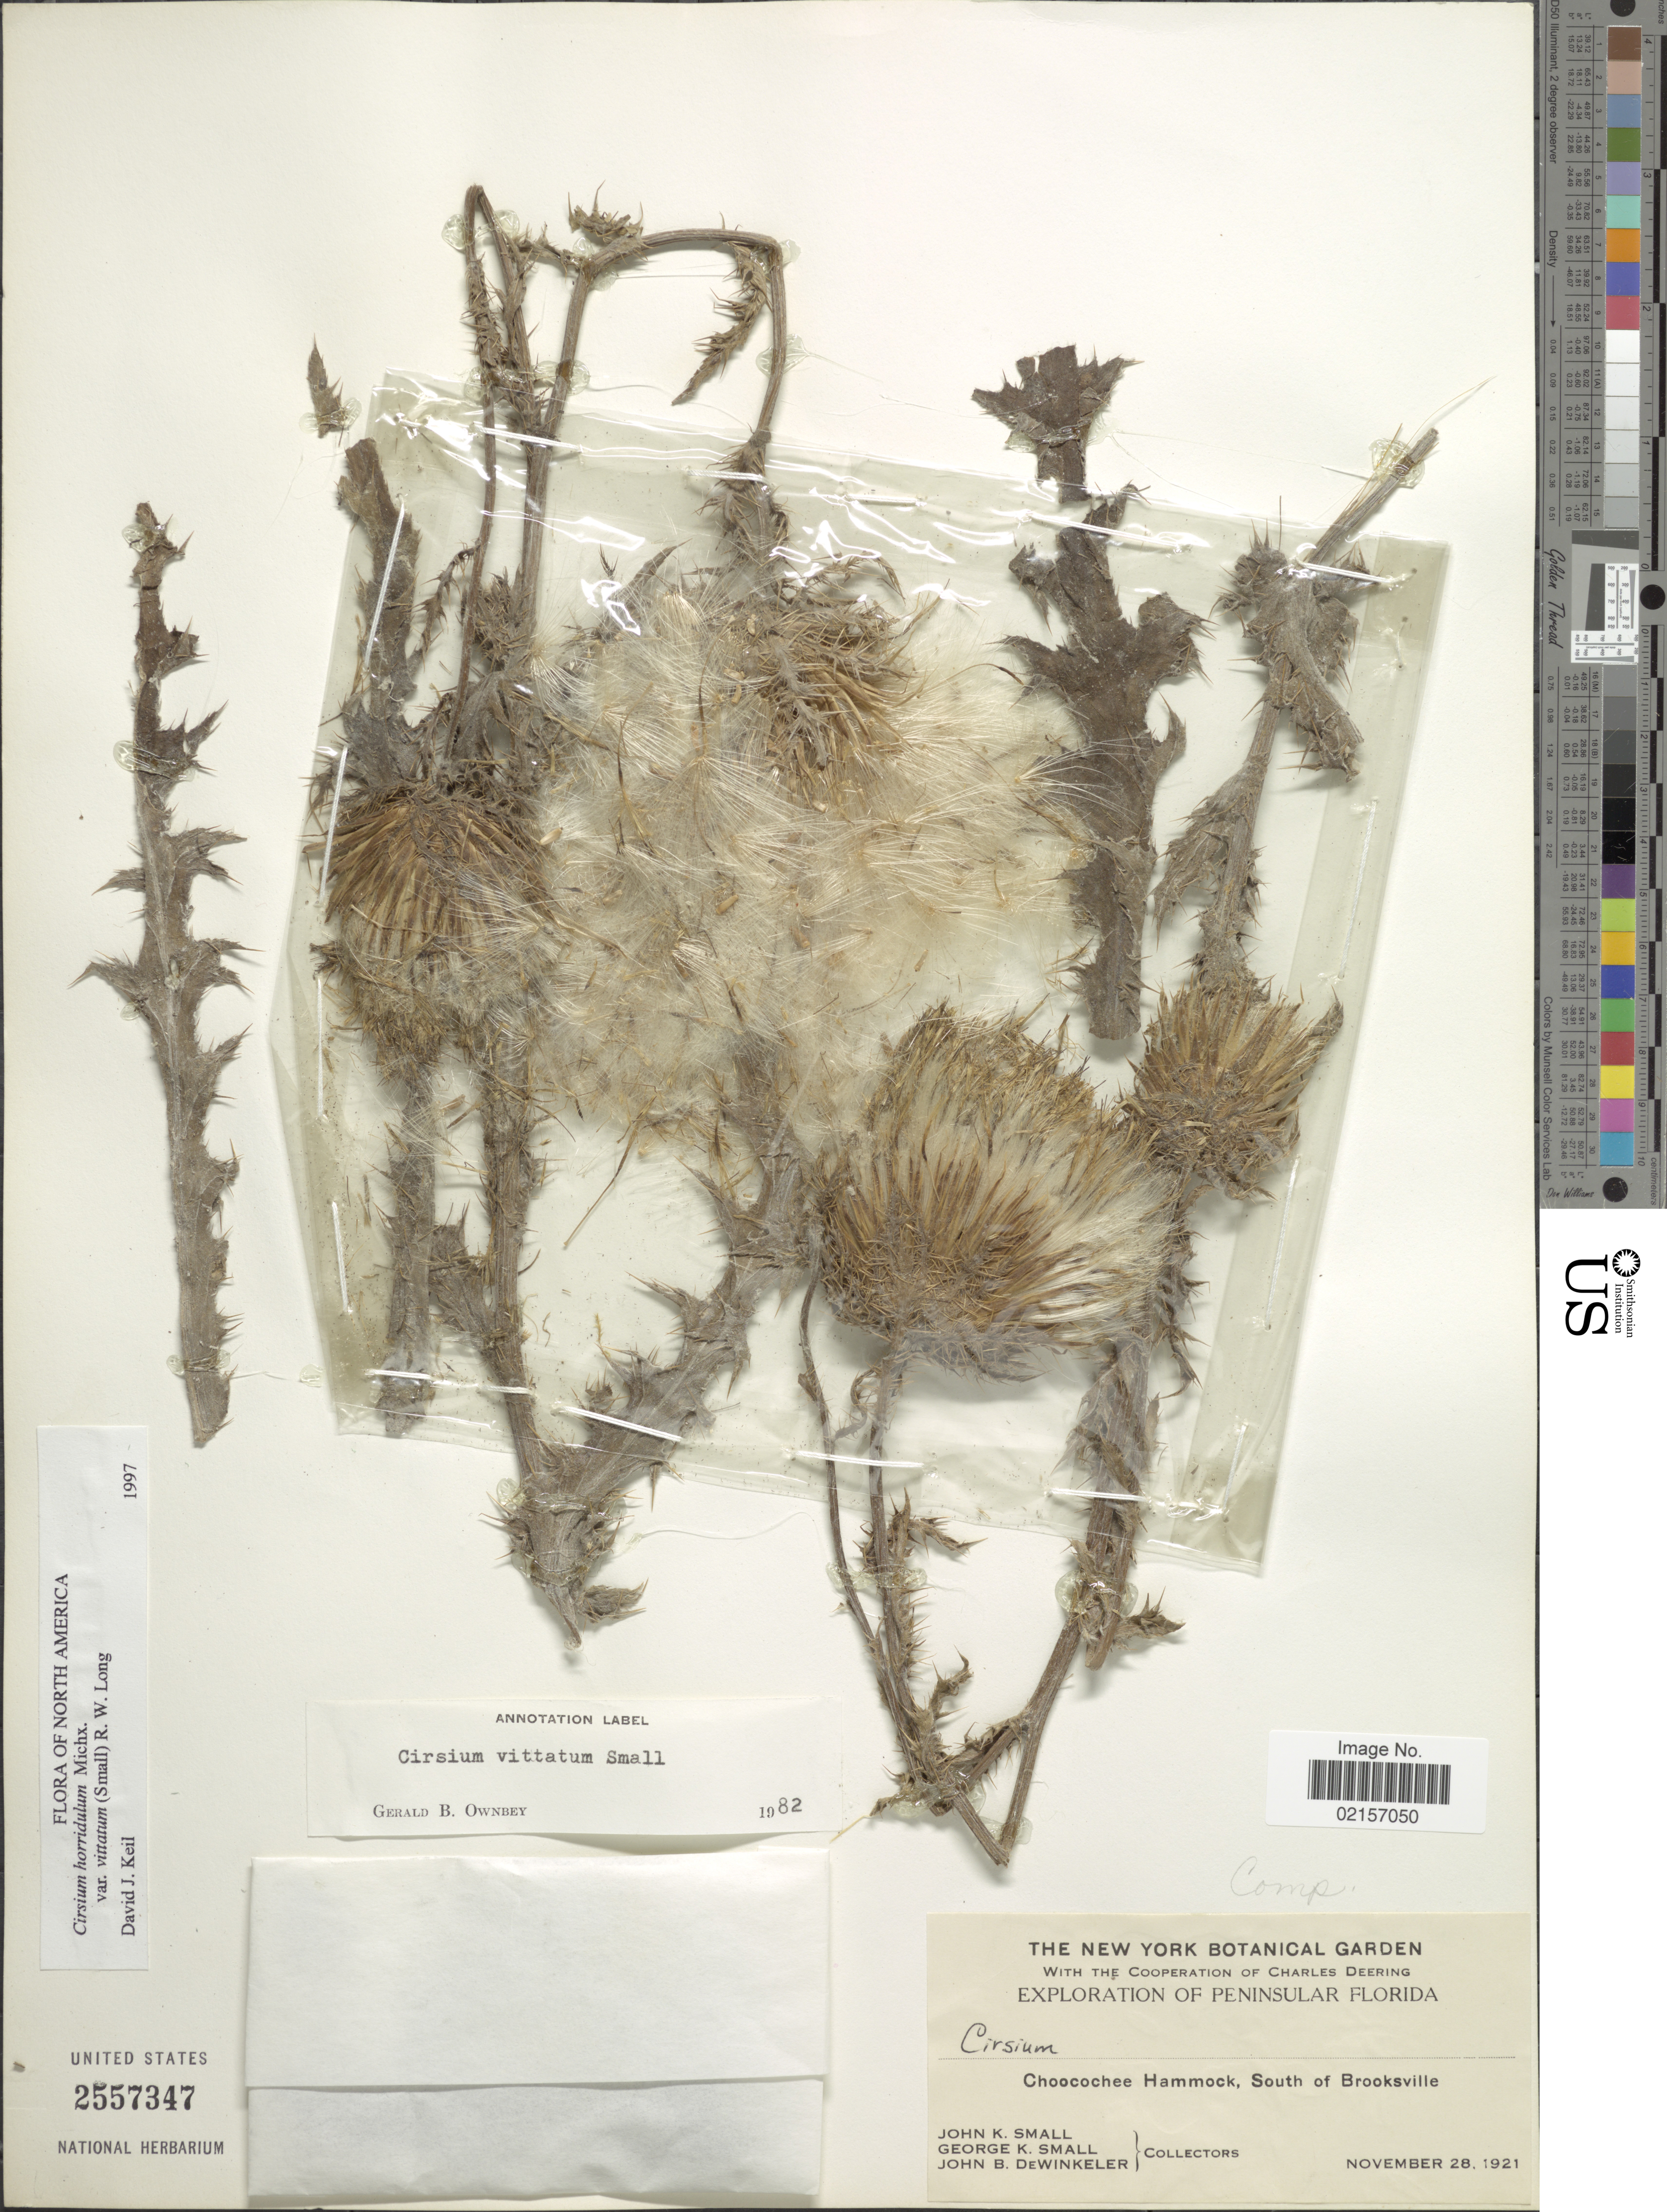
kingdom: Plantae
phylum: Tracheophyta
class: Magnoliopsida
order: Asterales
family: Asteraceae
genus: Cirsium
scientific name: Cirsium horridulum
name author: Michx.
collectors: J. K. Small, G. K. Small & J. B. Dewinkeler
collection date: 1921-11-28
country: United States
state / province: Florida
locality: Peninsular Florida, Choocohee Hammock, South of Brooksville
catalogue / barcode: US 2557347